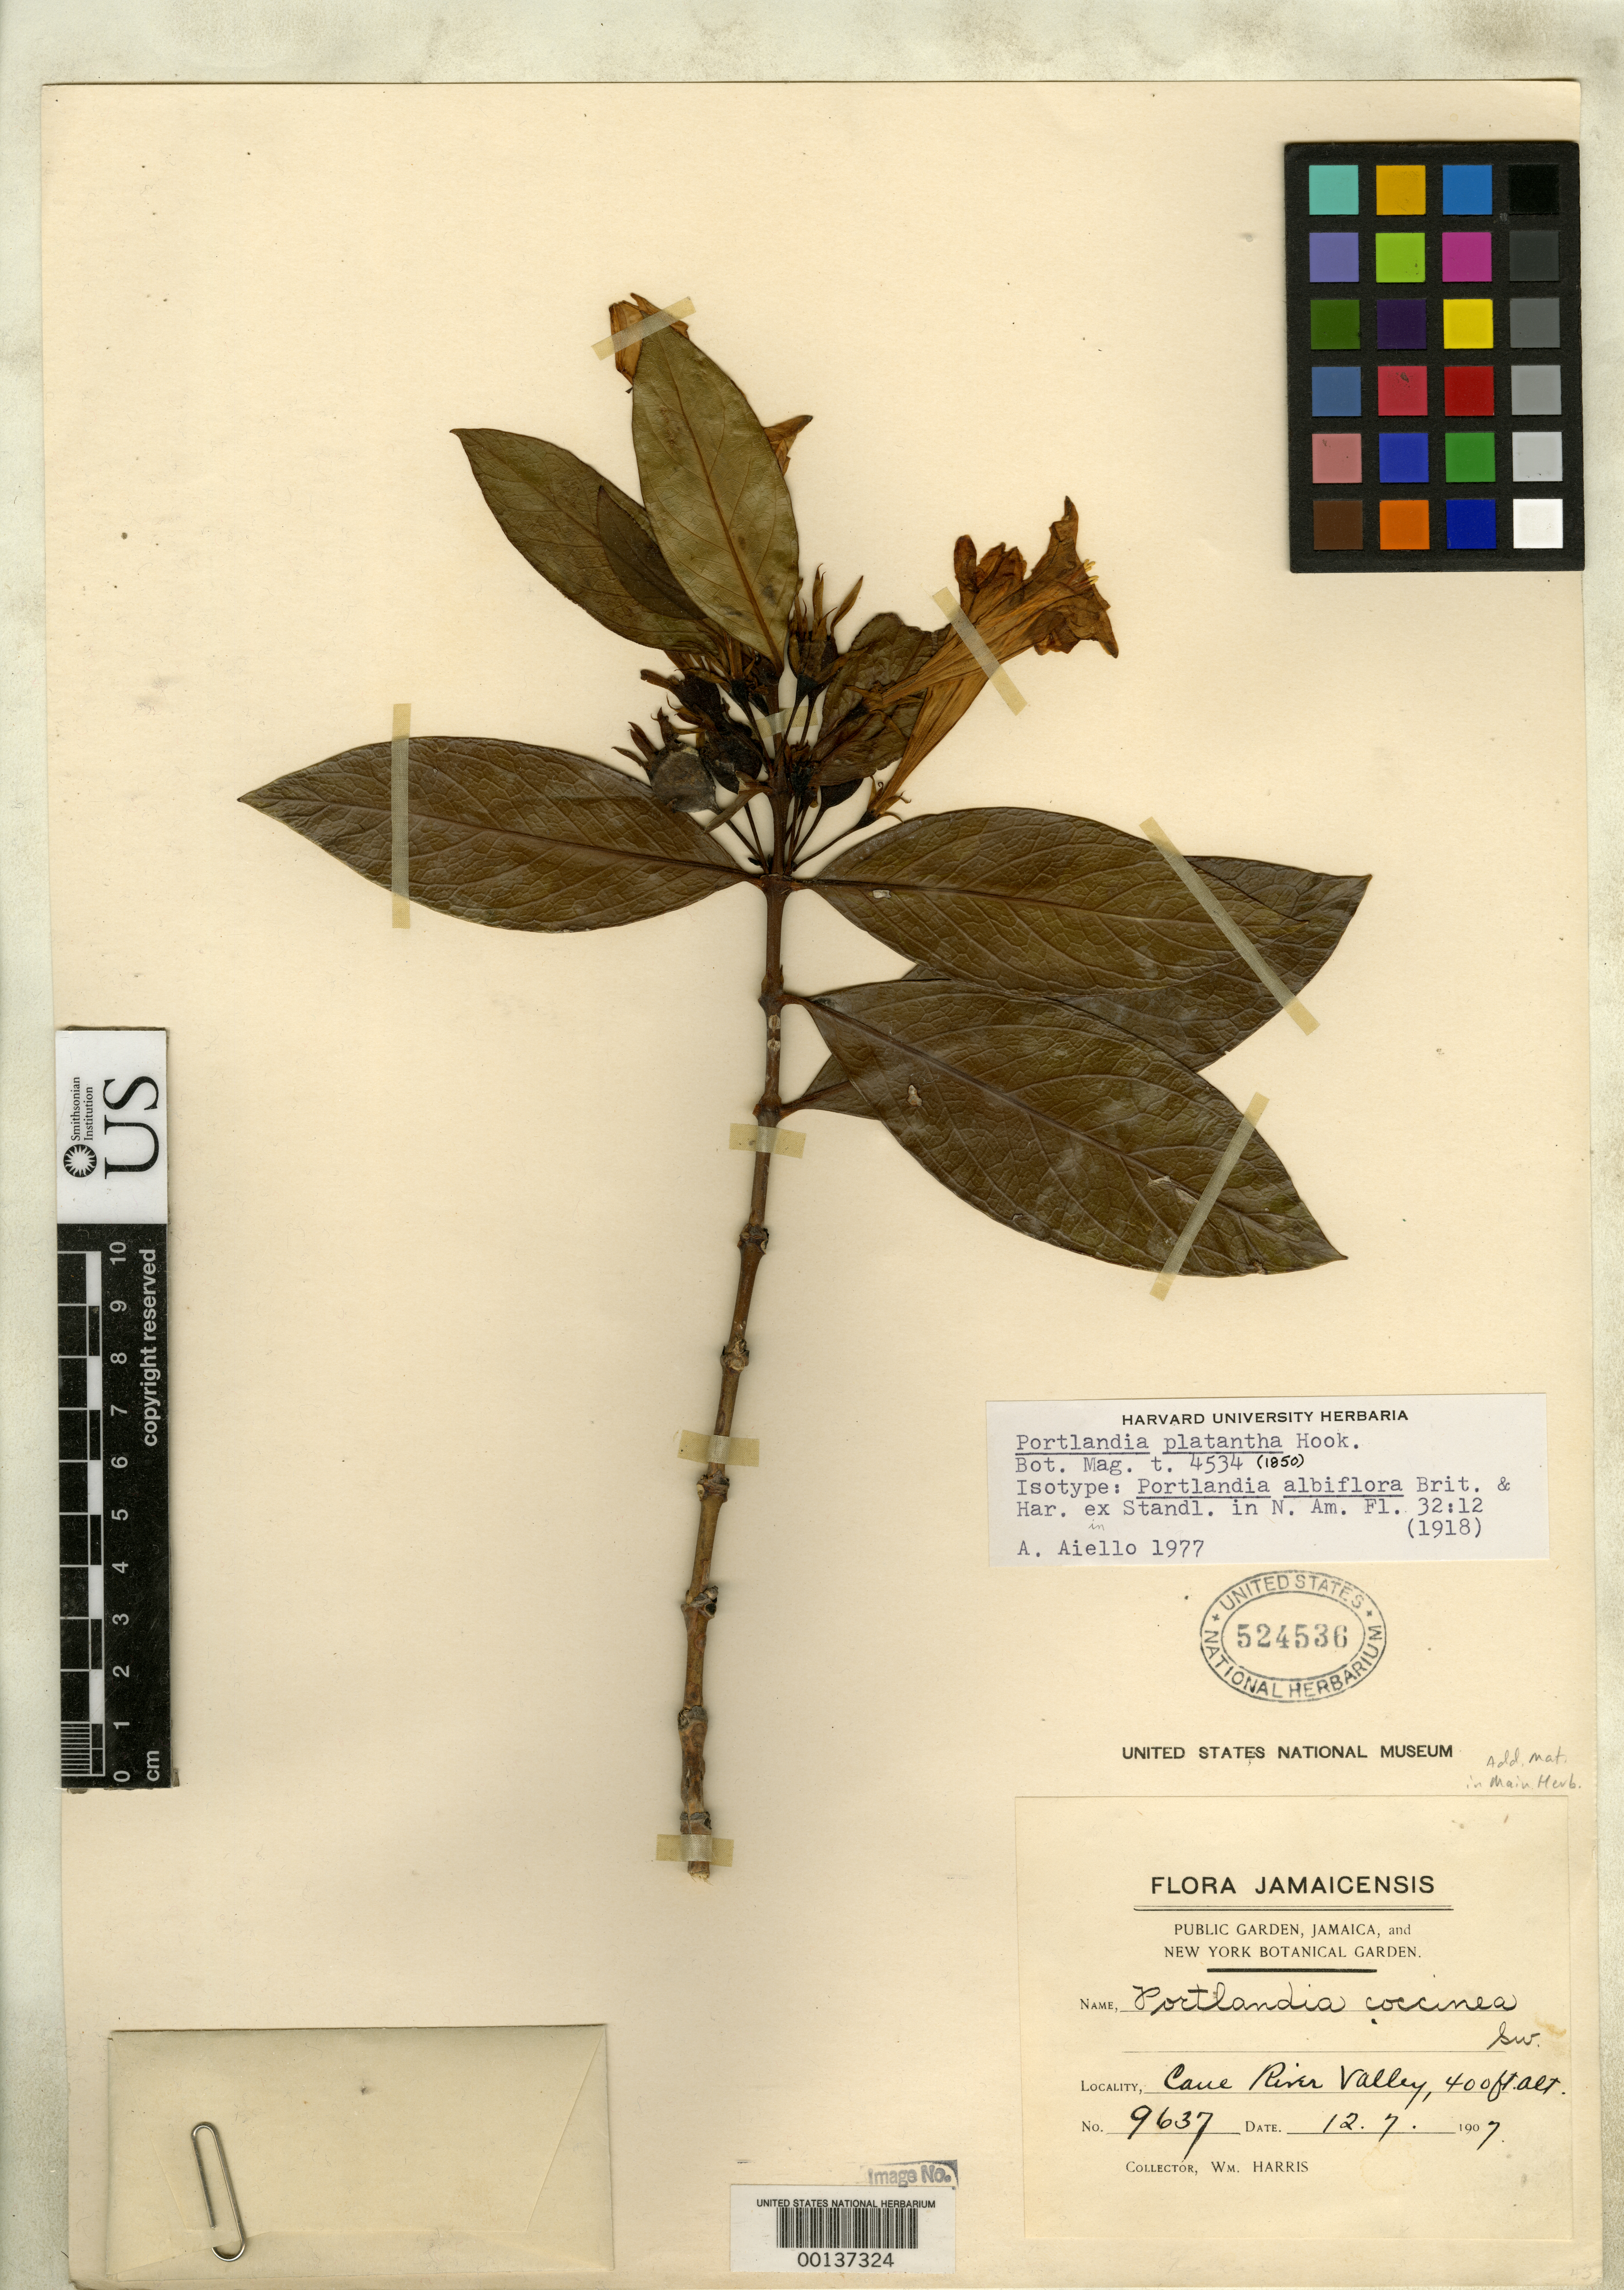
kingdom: Plantae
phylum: Tracheophyta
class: Magnoliopsida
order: Gentianales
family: Rubiaceae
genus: Portlandia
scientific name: Portlandia albiflora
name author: Britton & Harris ex Standl.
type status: Isotype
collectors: W. H. Harris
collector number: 9637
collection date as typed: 12 Jul 1907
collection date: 1907-07-12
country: Jamaica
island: Greater Antilles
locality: Cane River valley.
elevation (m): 1219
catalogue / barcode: US 524536